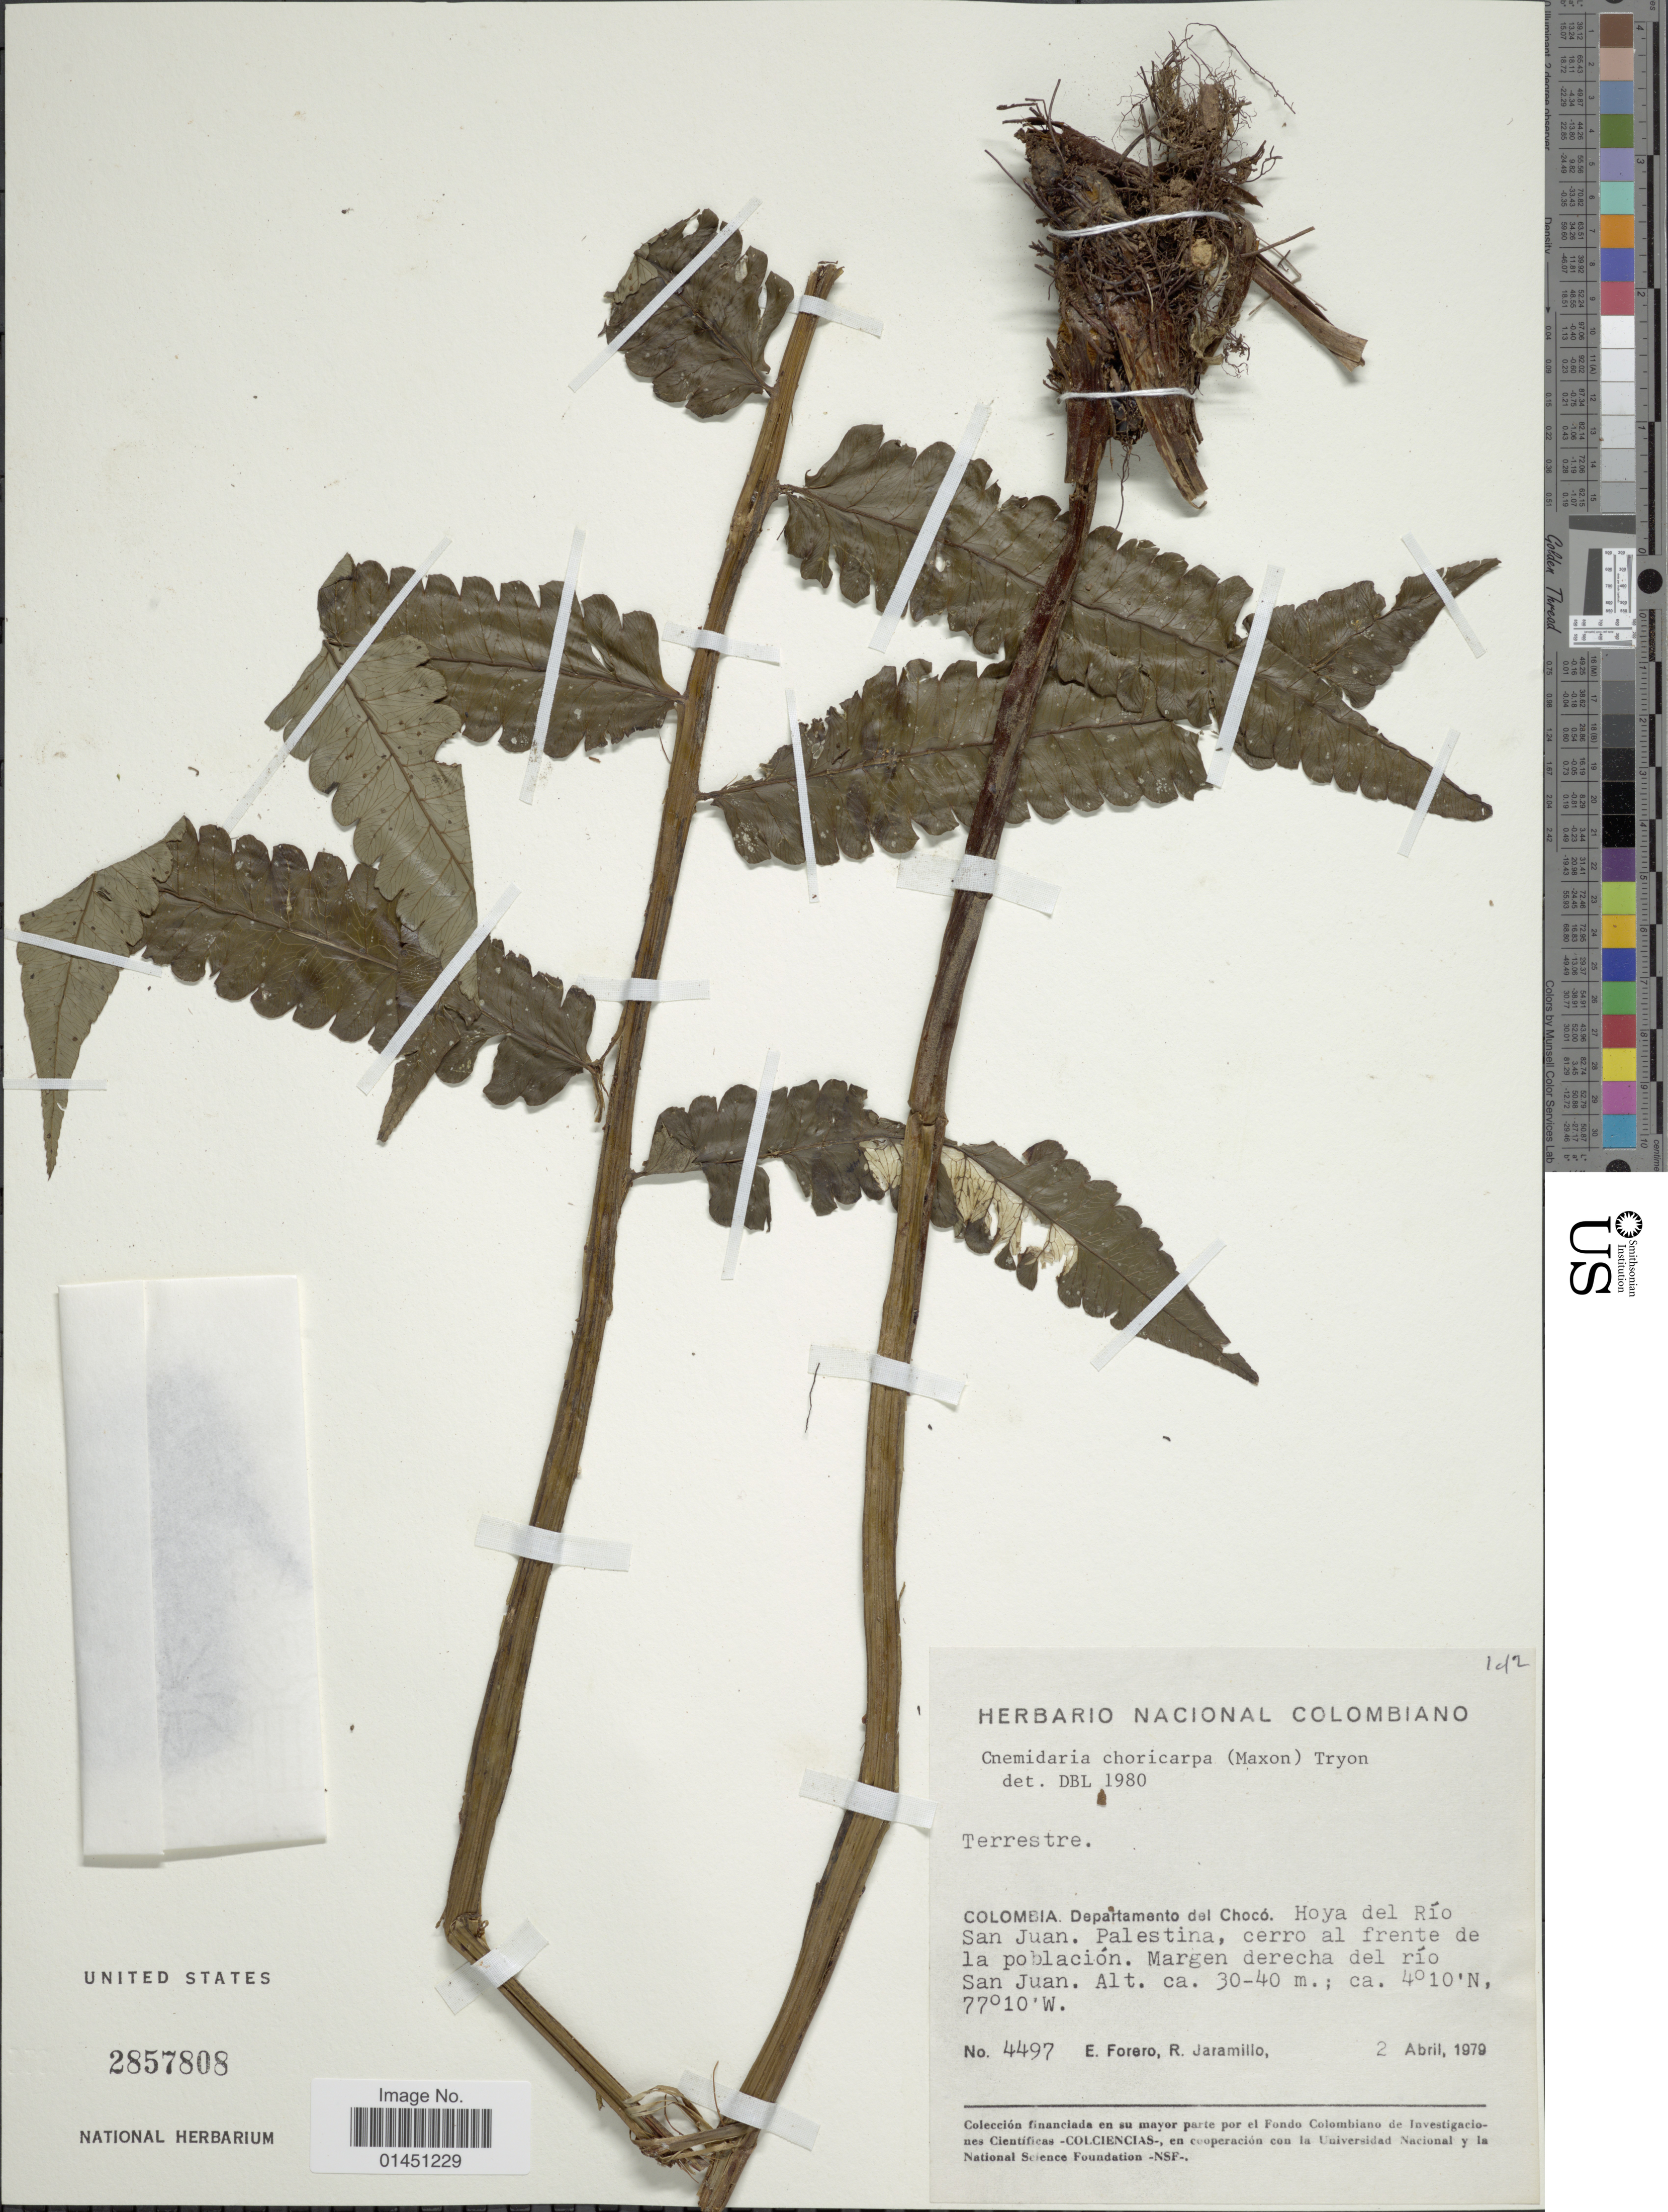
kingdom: Plantae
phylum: Tracheophyta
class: Polypodiopsida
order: Cyatheales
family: Cyatheaceae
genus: Cyathea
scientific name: Cyathea choricarpa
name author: (Maxon) Domin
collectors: E. Forero & R. Jaramillo M.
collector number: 4497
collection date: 1979-04-02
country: Colombia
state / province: Chocó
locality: Hoya del Rio San Juan. Palestina, cerro al frente de la poblacion. Margen del rio San Juan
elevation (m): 30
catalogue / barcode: US 2857808